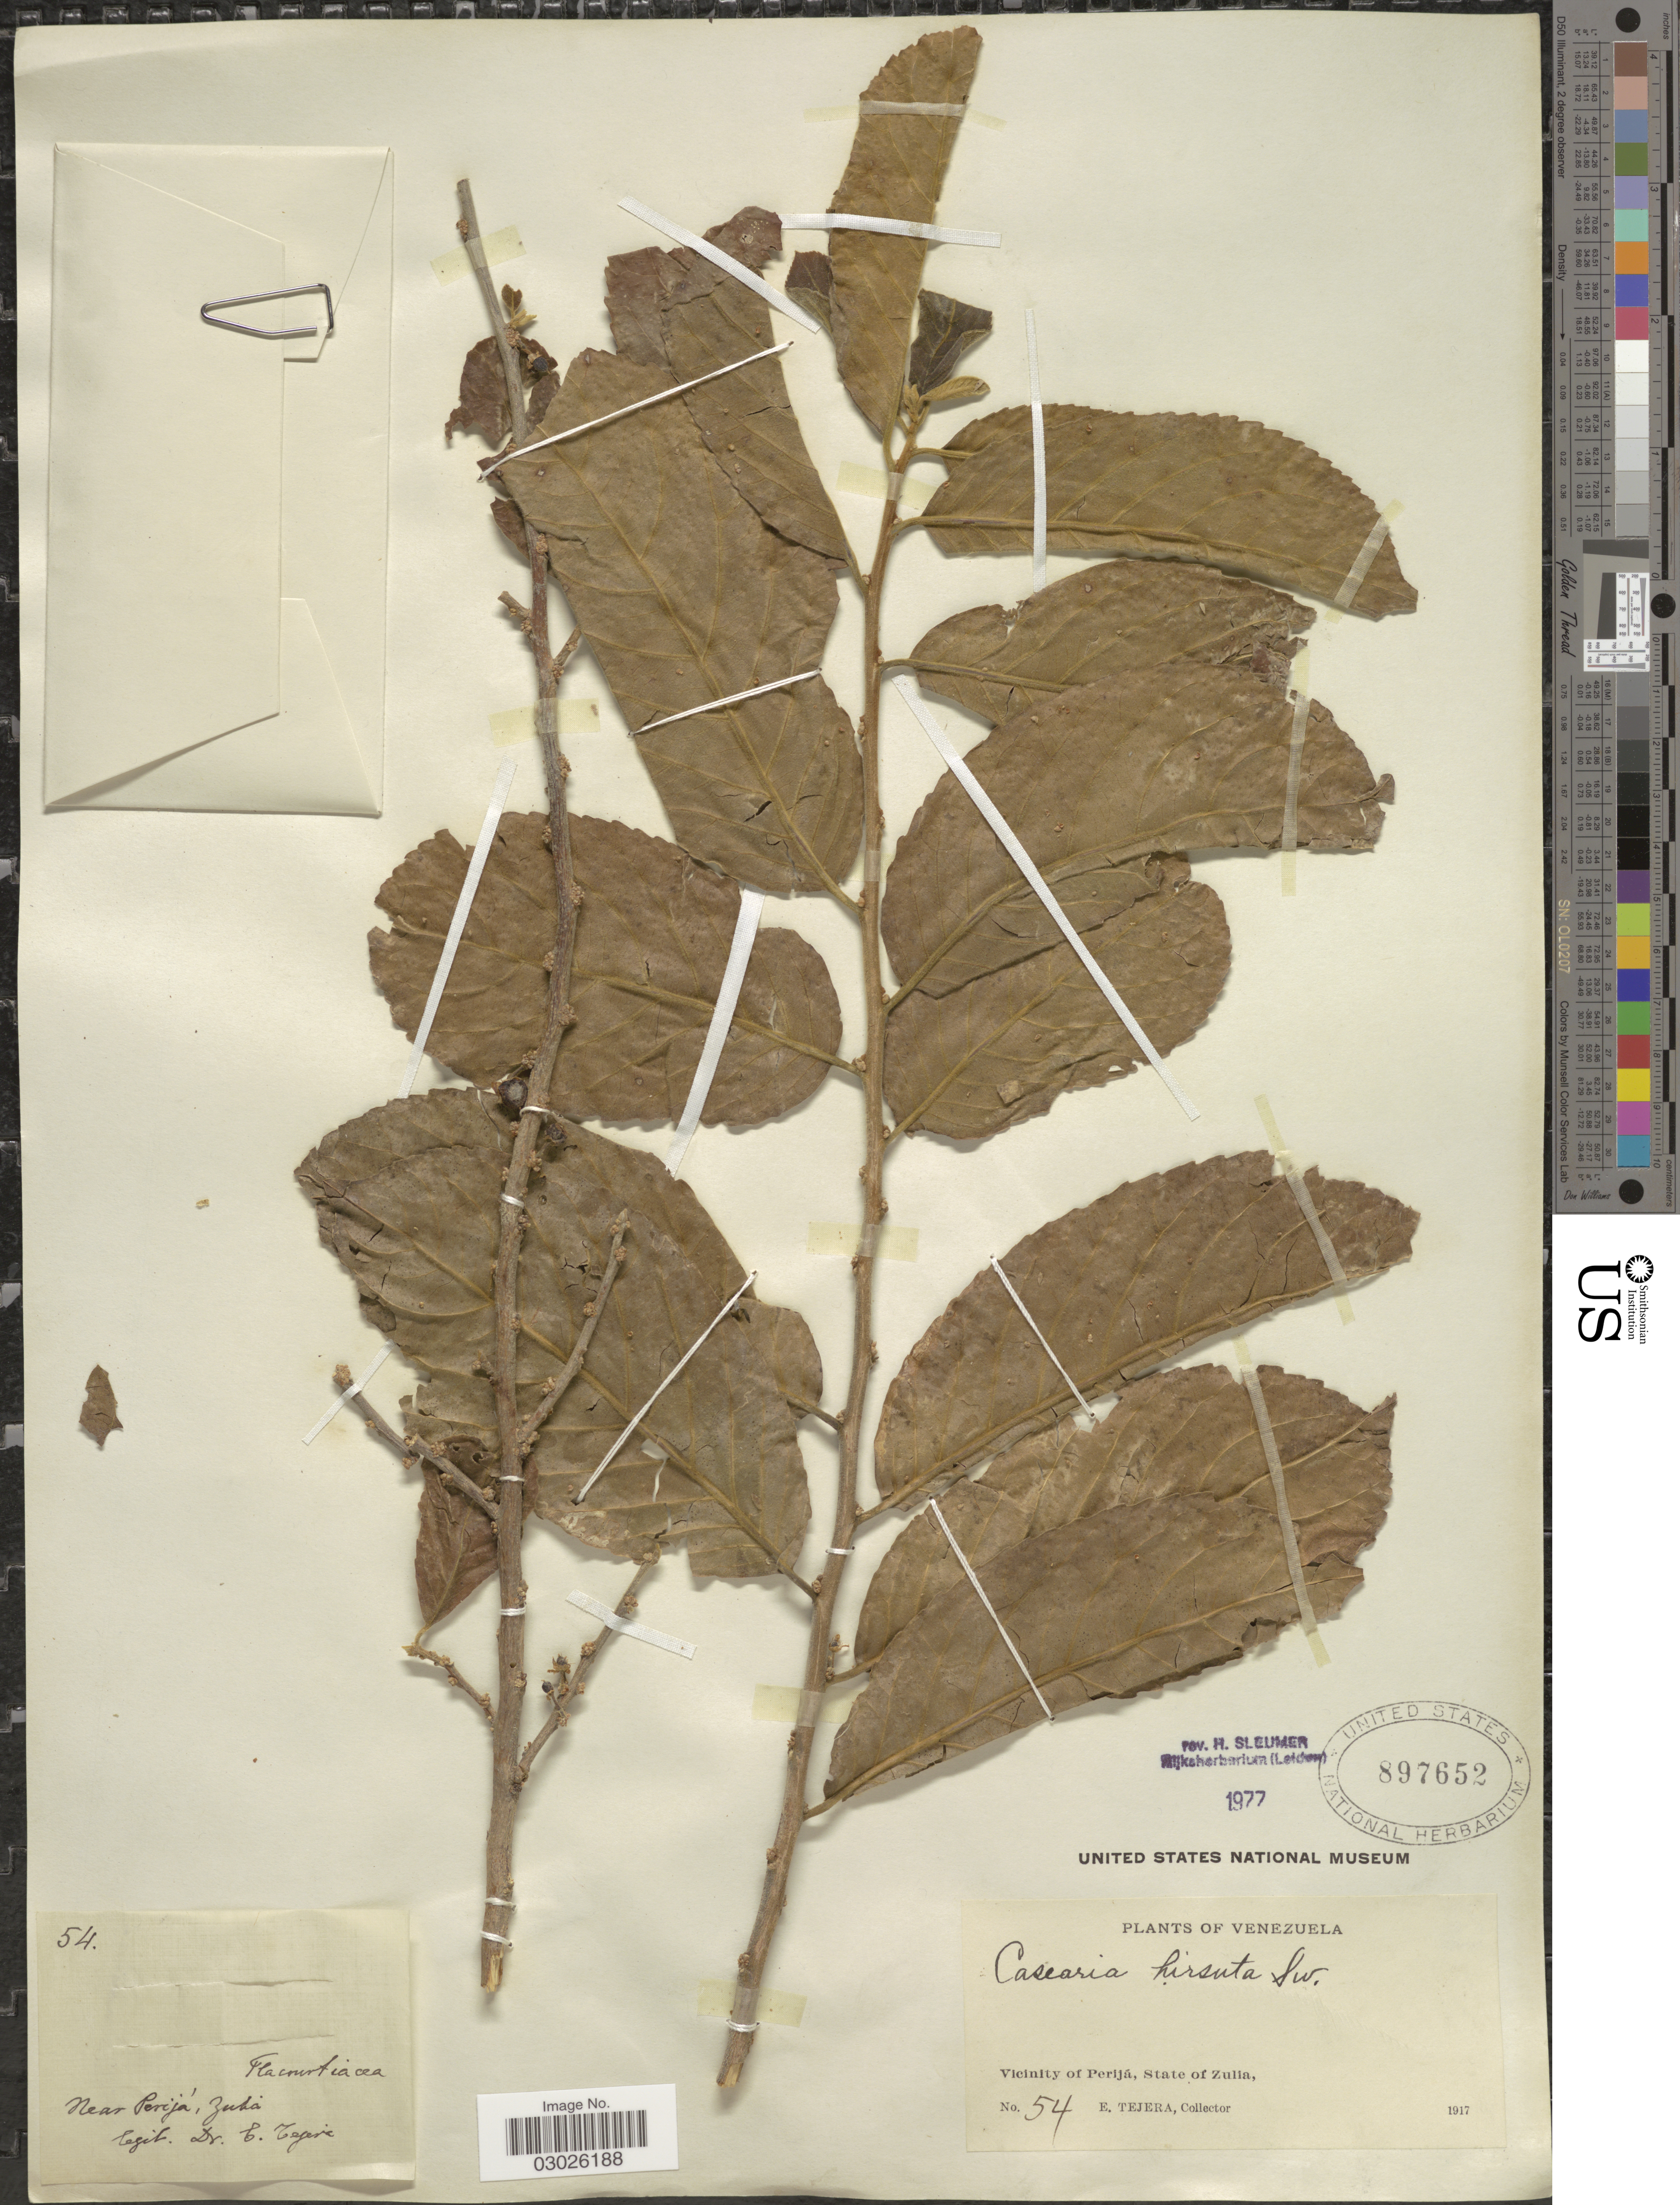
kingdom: Plantae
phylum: Tracheophyta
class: Magnoliopsida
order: Malpighiales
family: Salicaceae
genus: Casearia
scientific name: Casearia hirsuta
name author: Sw.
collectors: E. Tejera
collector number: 54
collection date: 1917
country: Venezuela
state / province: Zulia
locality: Vicinity of Perijá, State of Zulia.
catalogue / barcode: US 897652